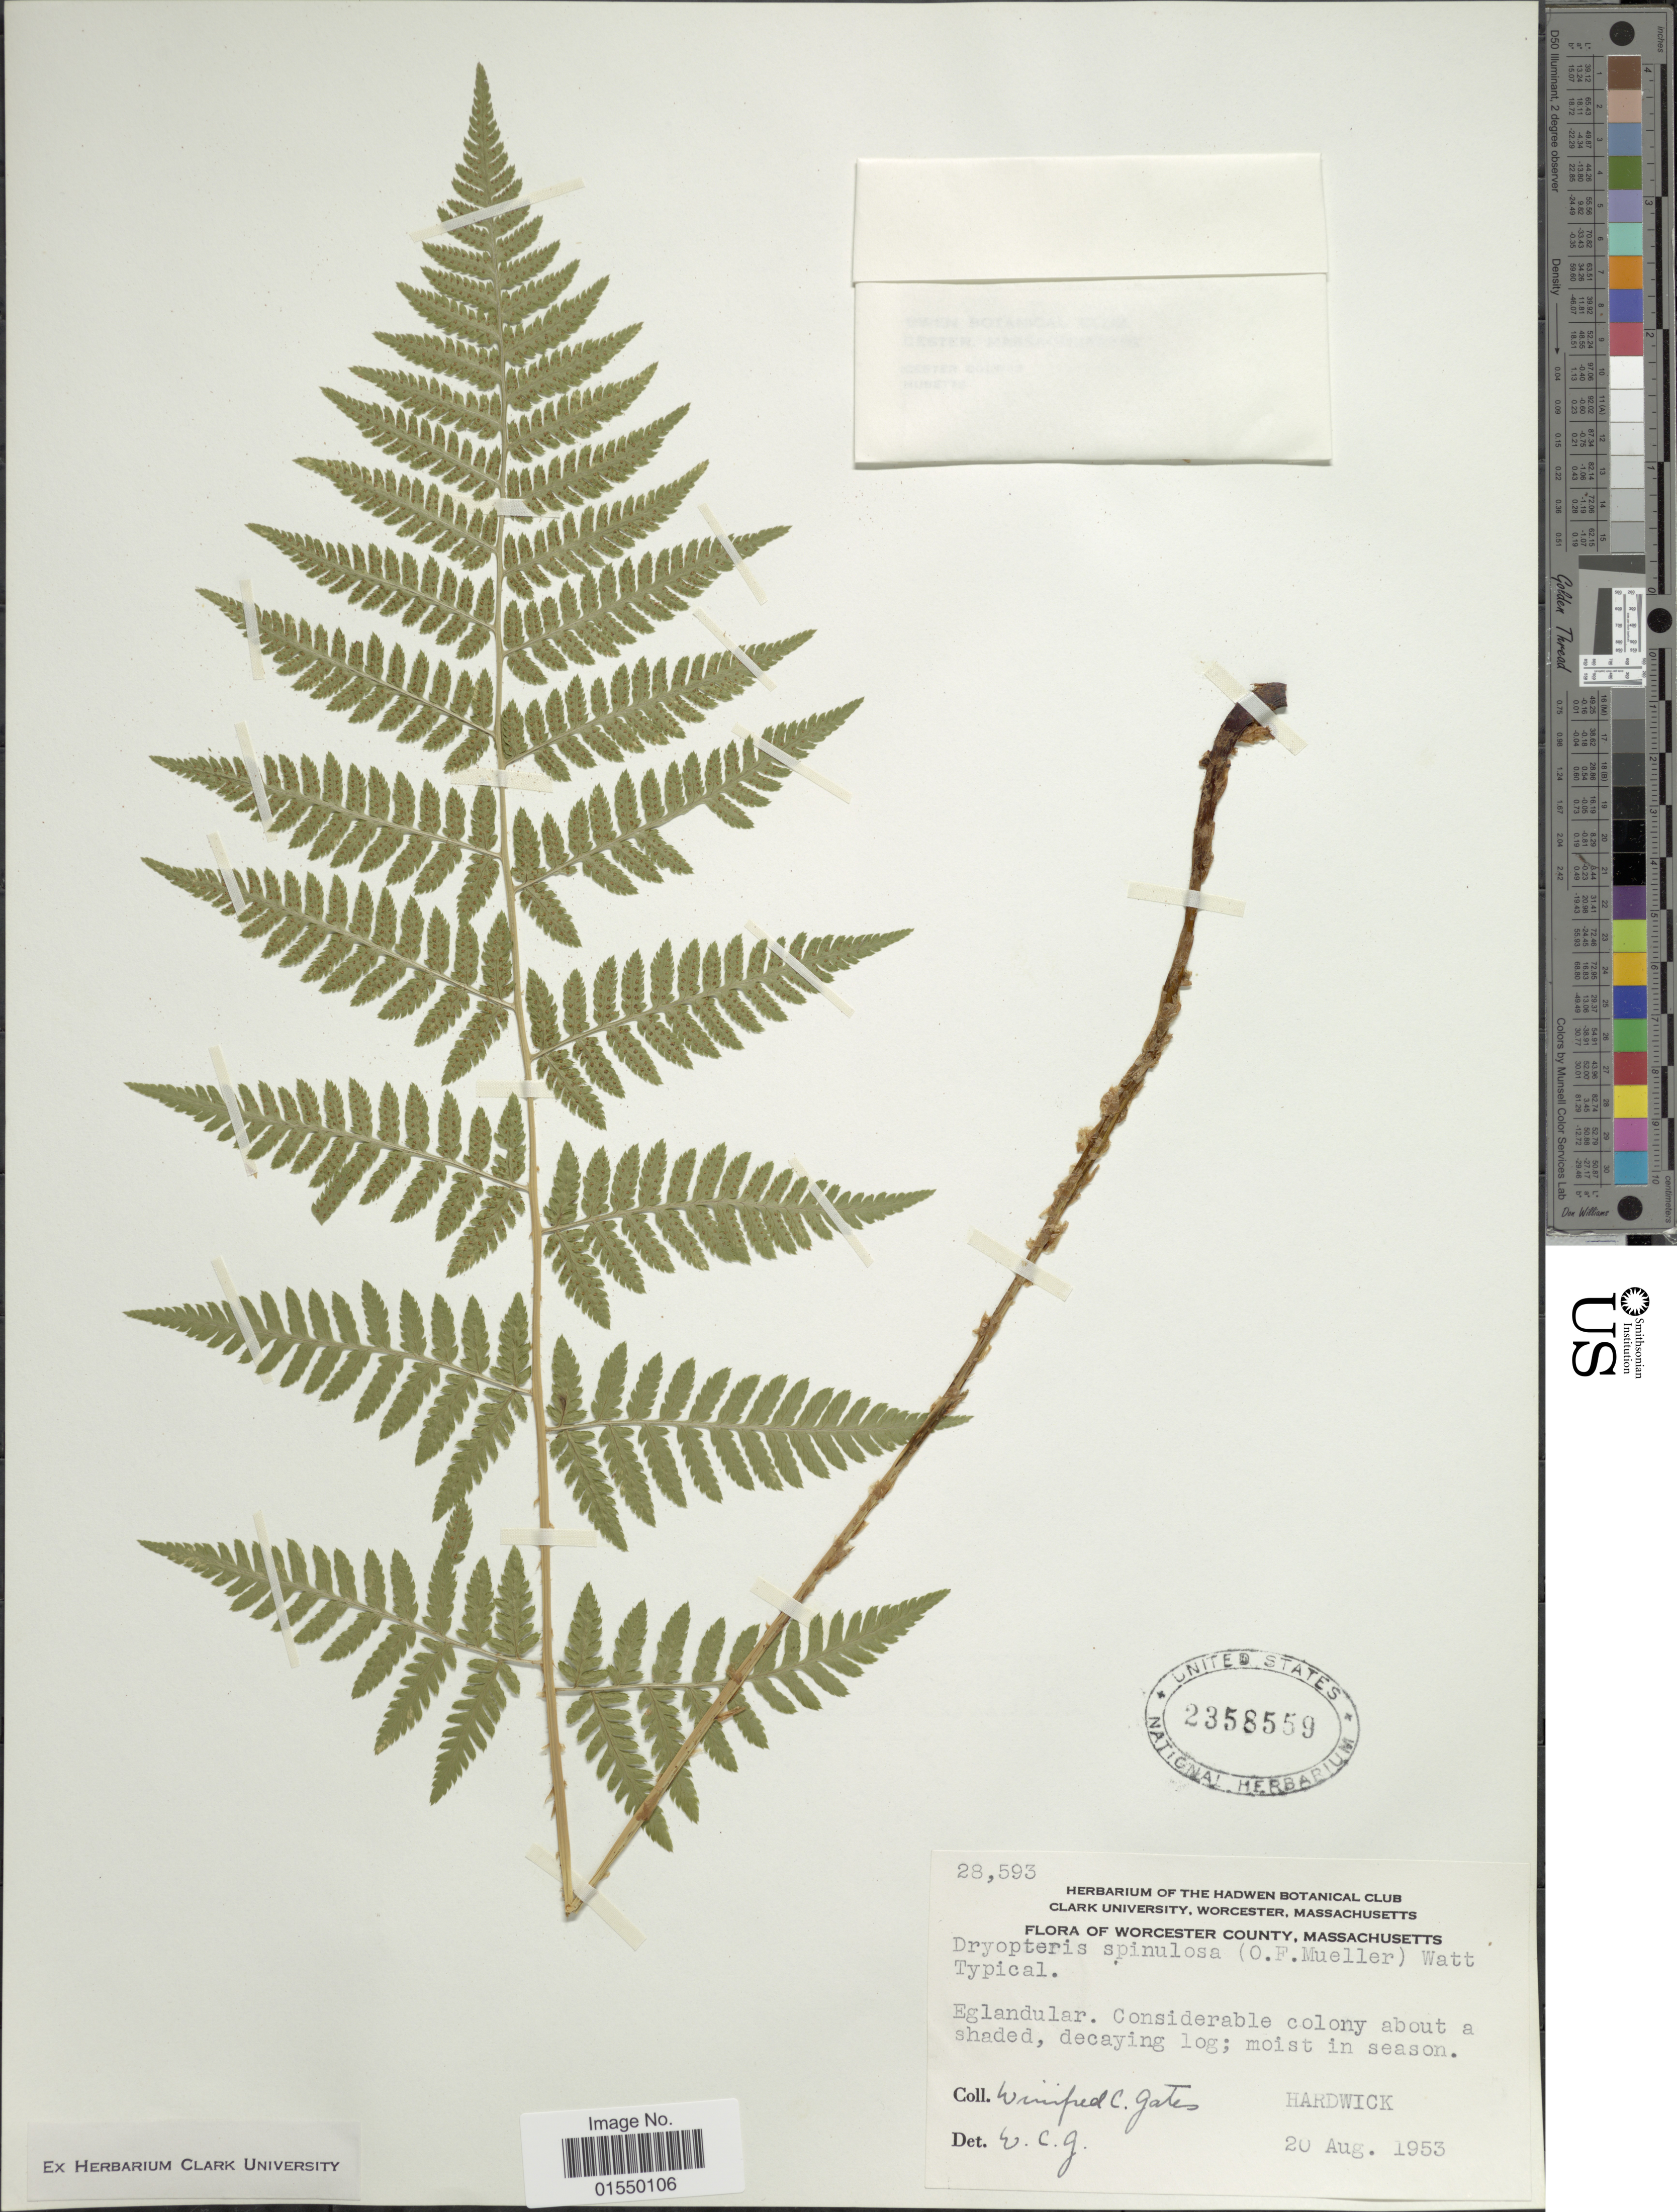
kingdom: Plantae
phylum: Tracheophyta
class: Polypodiopsida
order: Polypodiales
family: Dryopteridaceae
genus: Dryopteris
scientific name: Dryopteris carthusiana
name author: (Villars) H.P. Fuchs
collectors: W. Gates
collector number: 28593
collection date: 1953-08-20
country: United States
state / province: Massachusetts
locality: Worcester County, Hardwick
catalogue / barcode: US 2358559